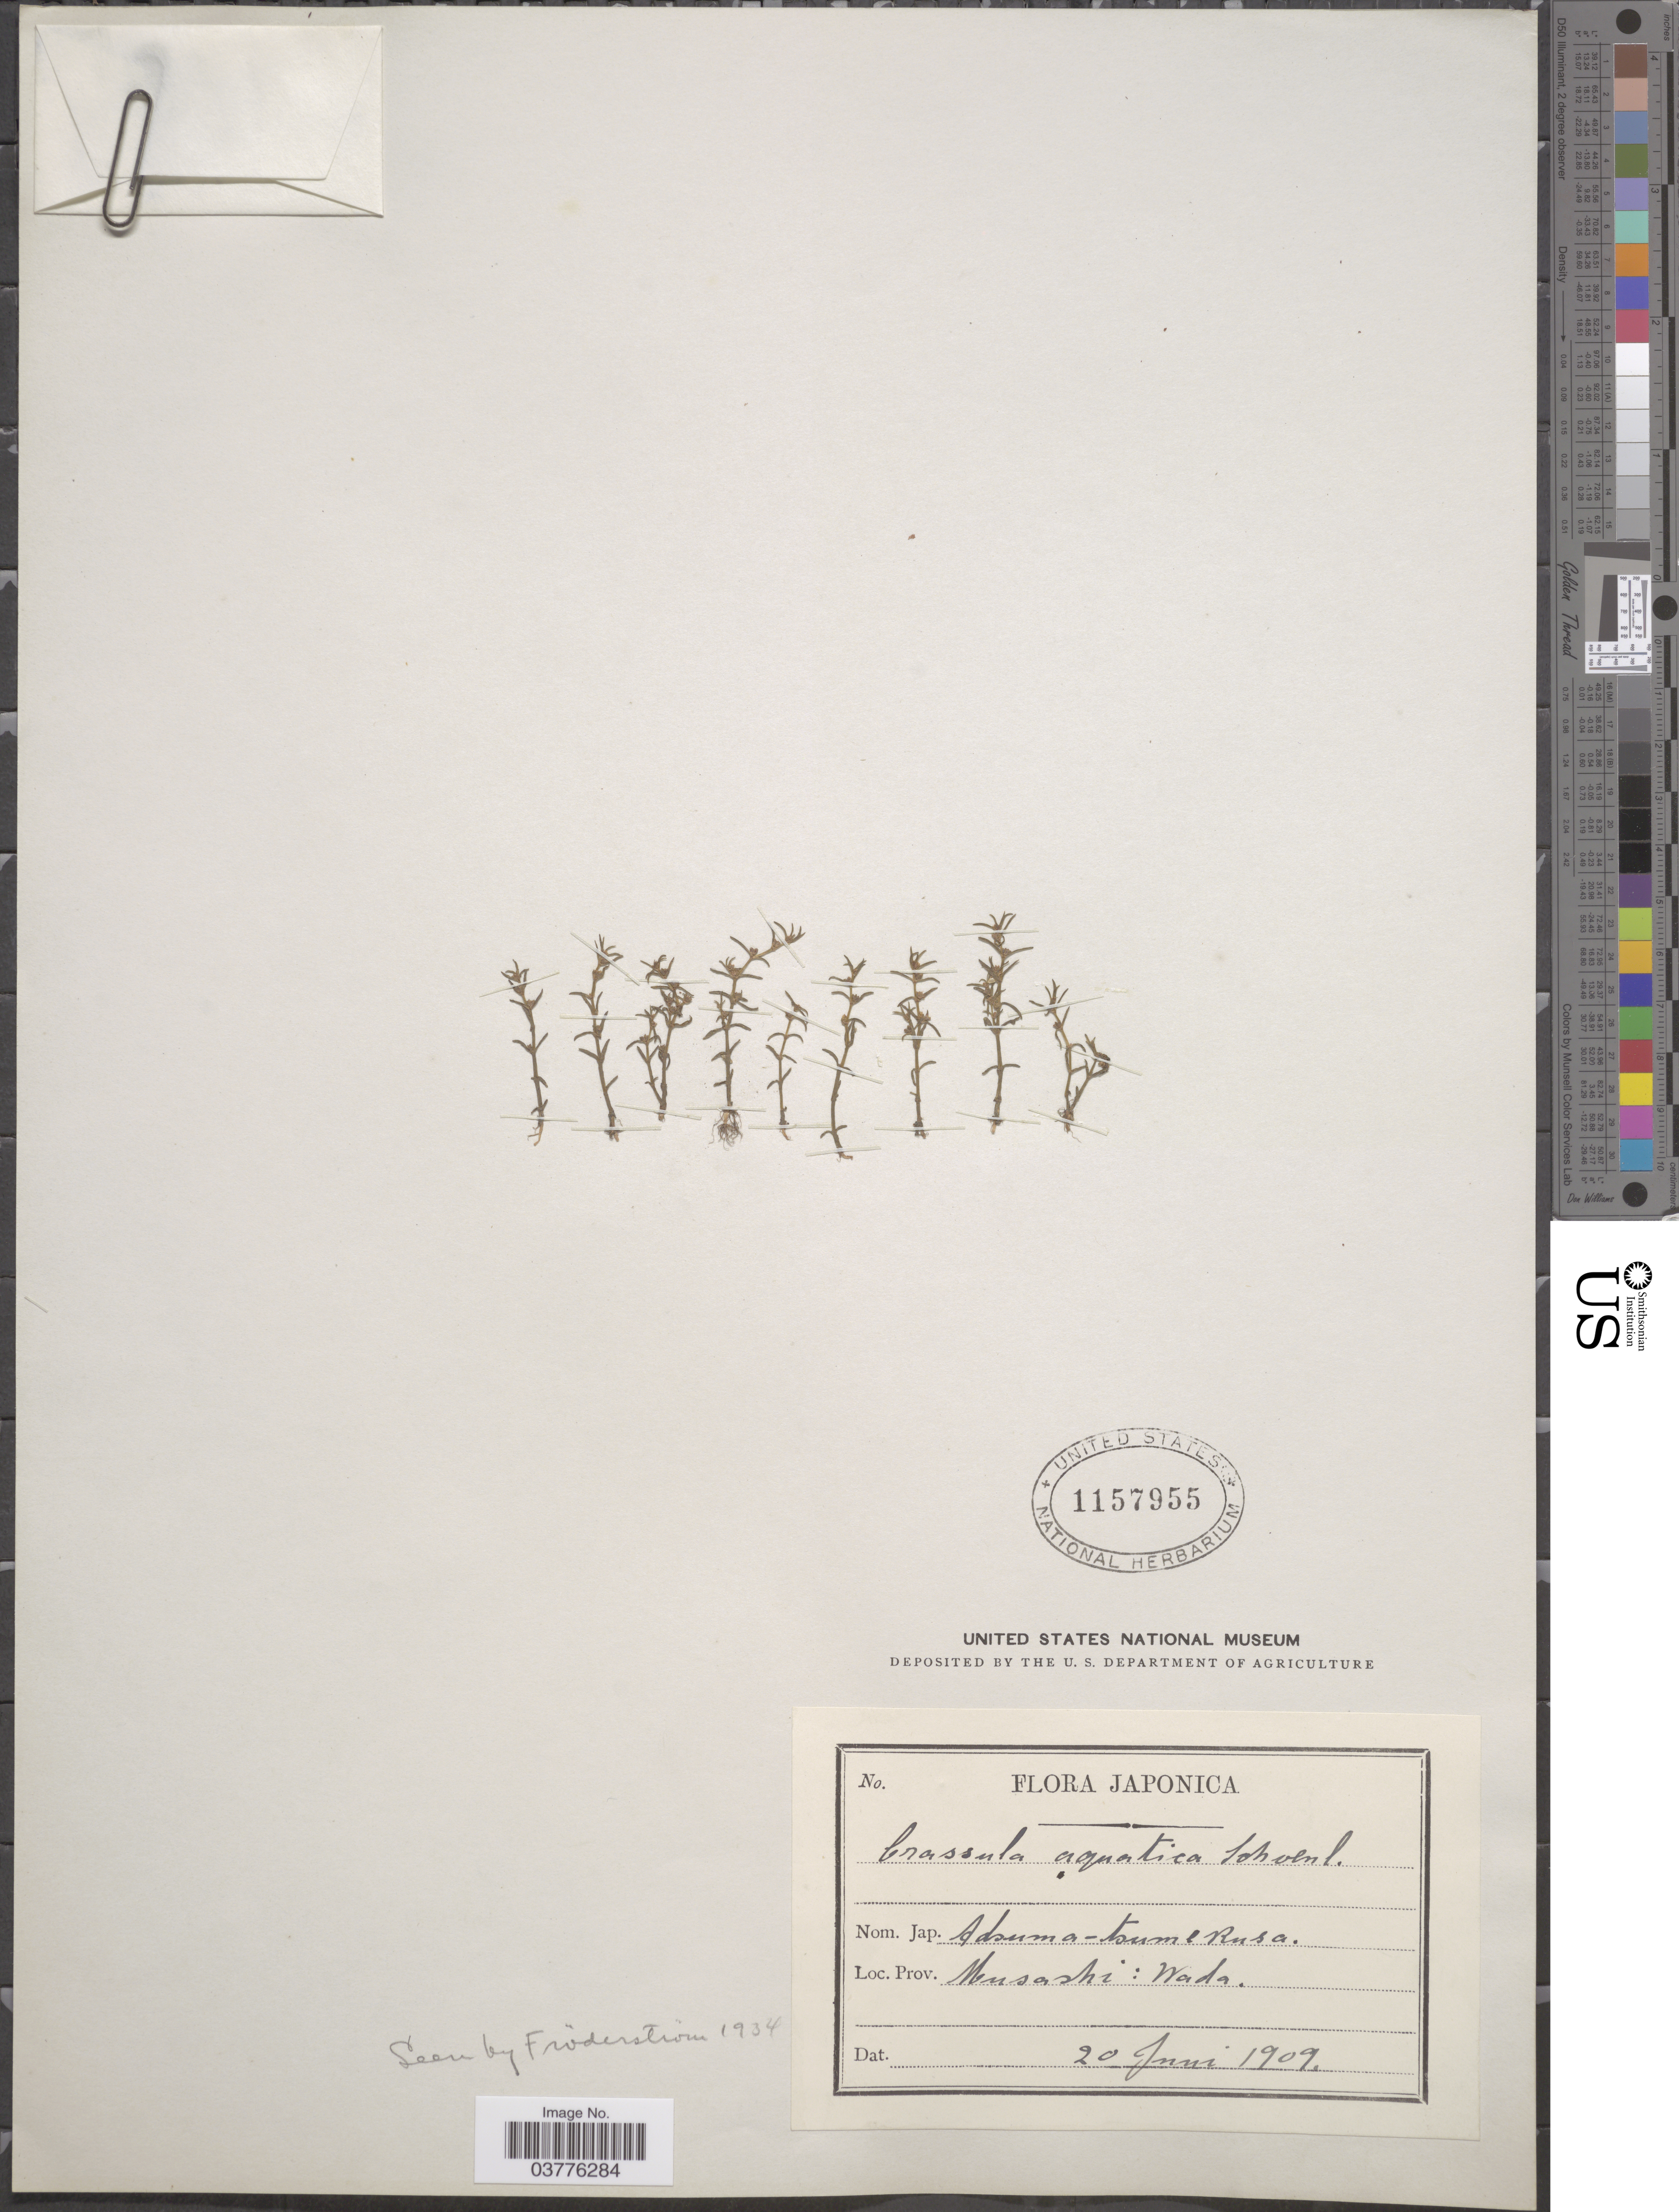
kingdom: Plantae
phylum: Tracheophyta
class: Magnoliopsida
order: Saxifragales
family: Crassulaceae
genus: Crassula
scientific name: Crassula aquatica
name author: (L.) Schönland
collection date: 1909-06-20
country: Japan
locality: Prov. Musashi: Wada.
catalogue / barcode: US 1157955